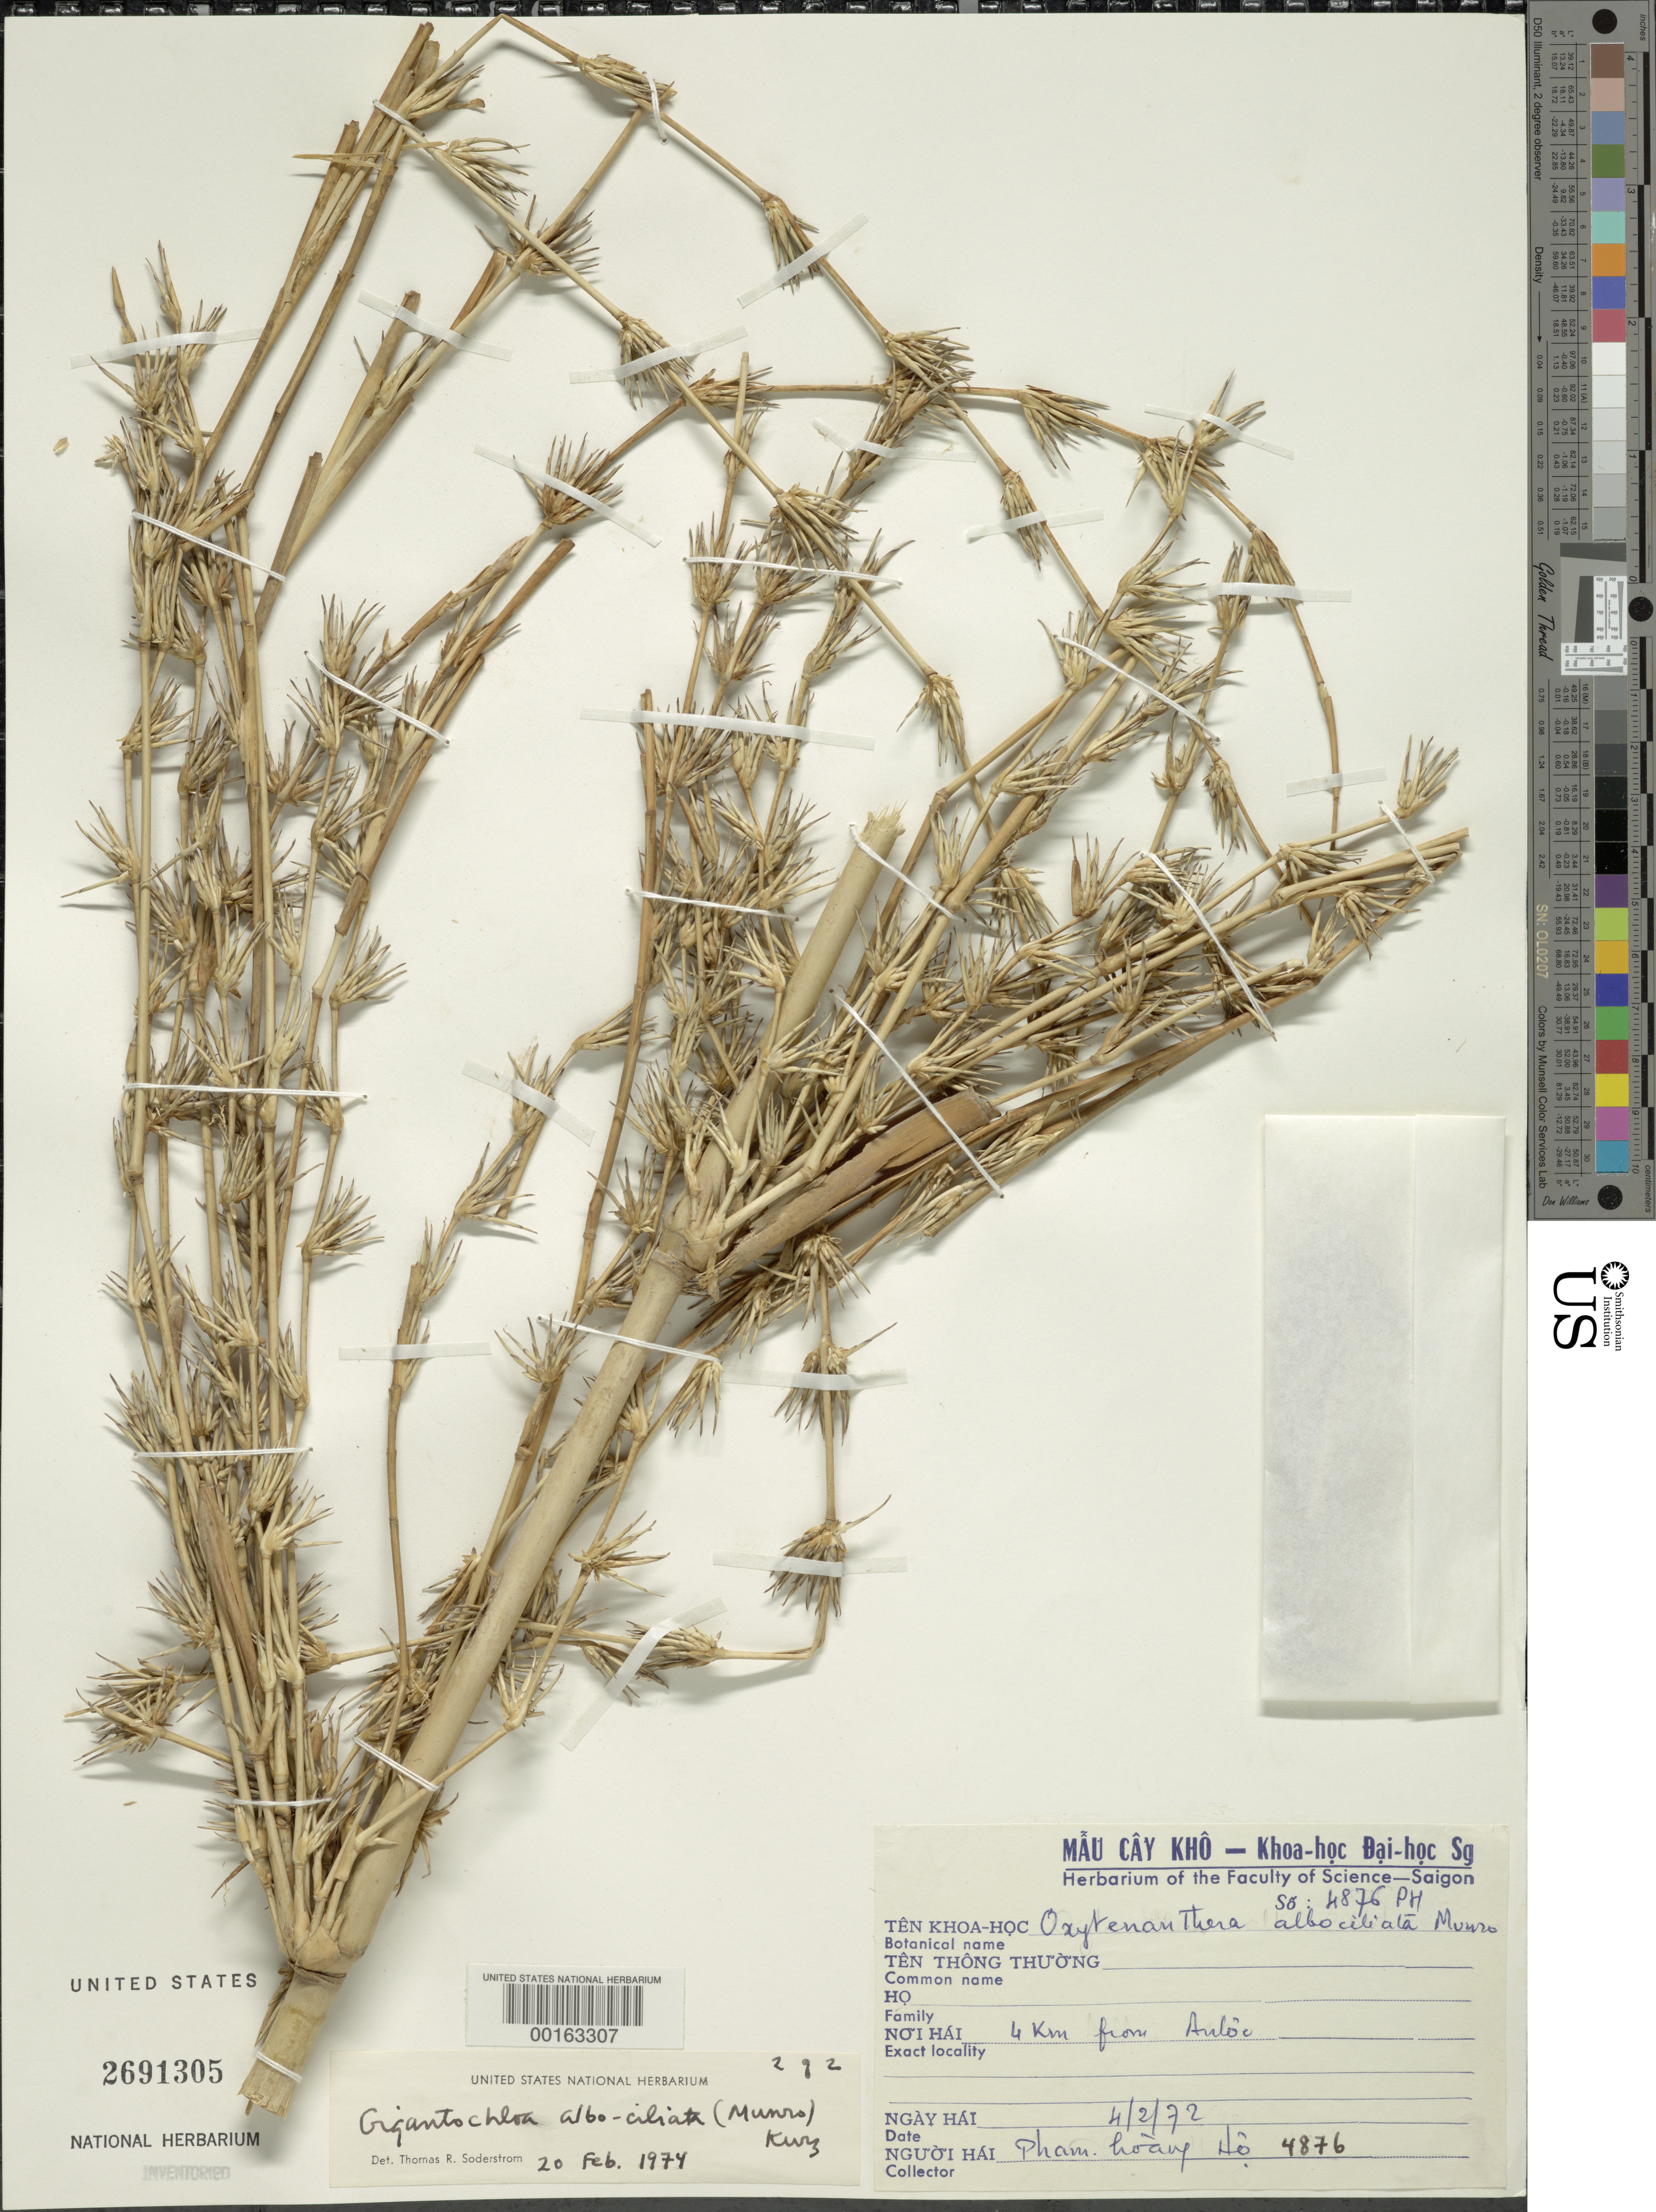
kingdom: Plantae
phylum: Tracheophyta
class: Liliopsida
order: Poales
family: Poaceae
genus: Gigantochloa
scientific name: Gigantochloa albociliata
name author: (Munro) Kurz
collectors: P. Hô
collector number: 4876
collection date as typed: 04 Feb 1972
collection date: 1972-02-04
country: Vietnam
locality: Auloc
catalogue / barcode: US 2691305